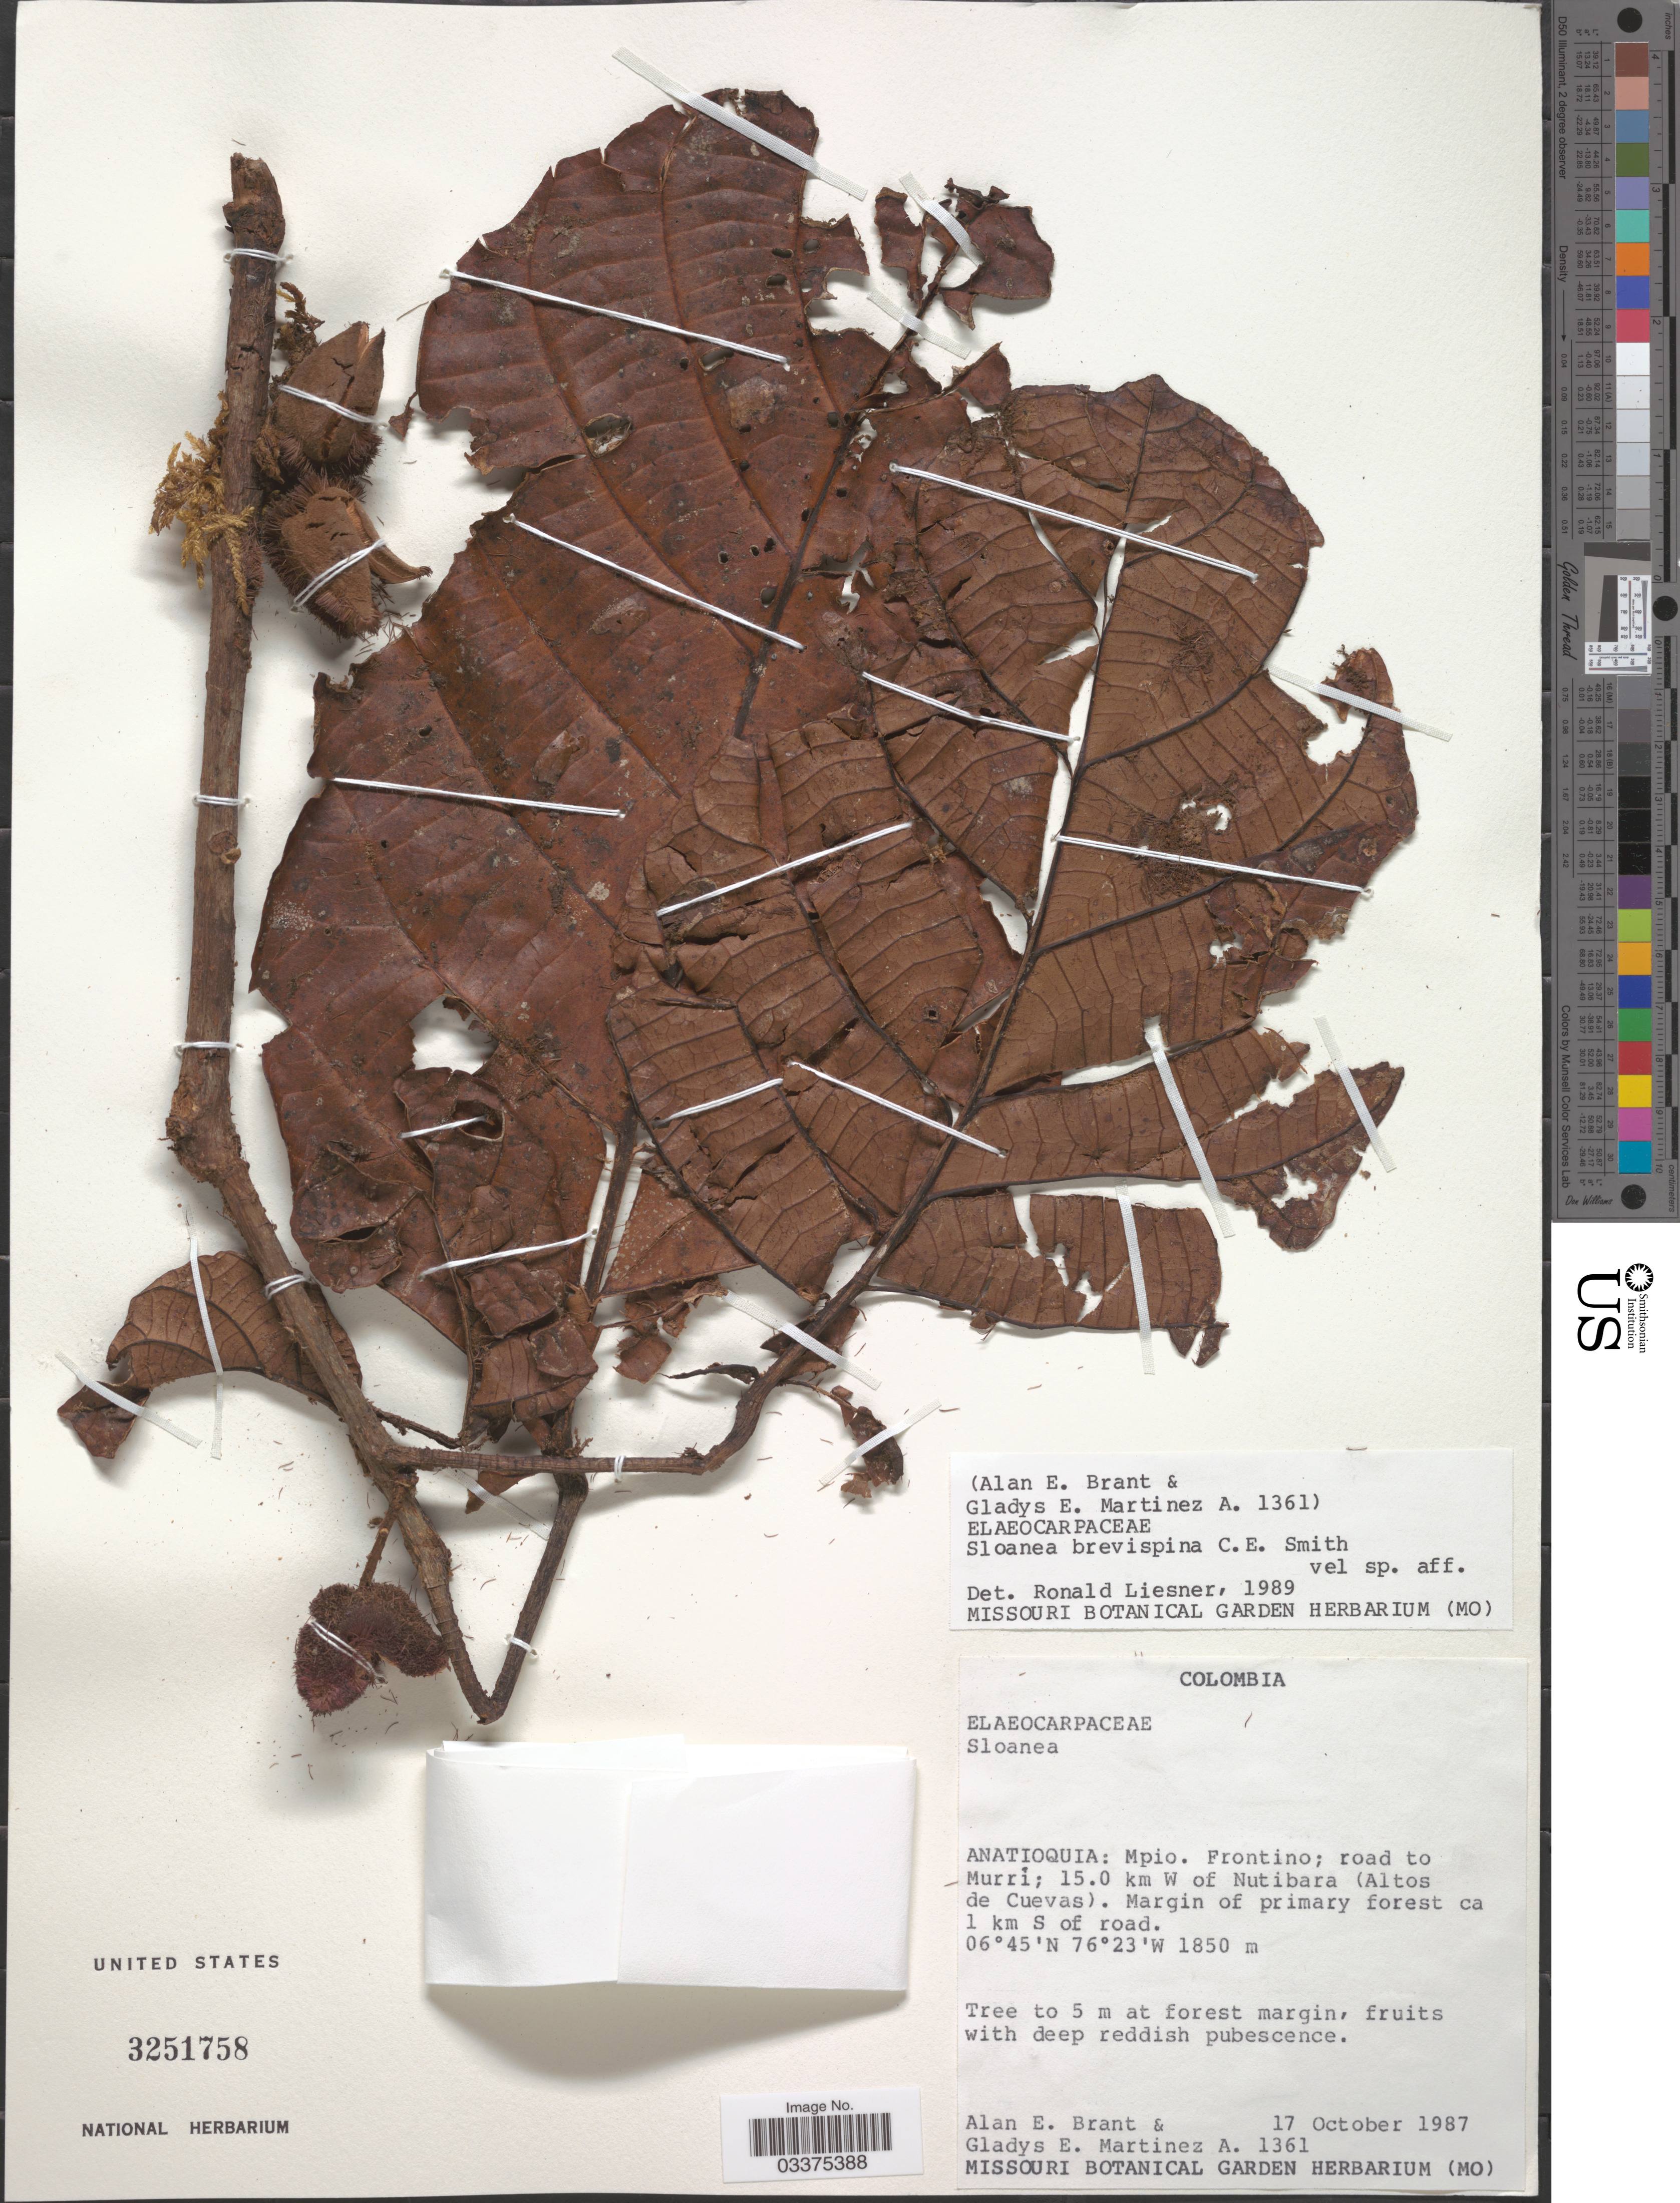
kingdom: Plantae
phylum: Tracheophyta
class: Magnoliopsida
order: Oxalidales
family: Elaeocarpaceae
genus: Sloanea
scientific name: Sloanea brevispina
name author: Earle Sm.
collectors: A. Brant & G. Martfnez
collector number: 1361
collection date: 1987-10-17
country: Colombia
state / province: Antioquia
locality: Anatioquia: Mpio. Frontino; road to Murri; 15.0 km W of Nutibara (Altos de Cuevas).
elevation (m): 1850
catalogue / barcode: US 3251758